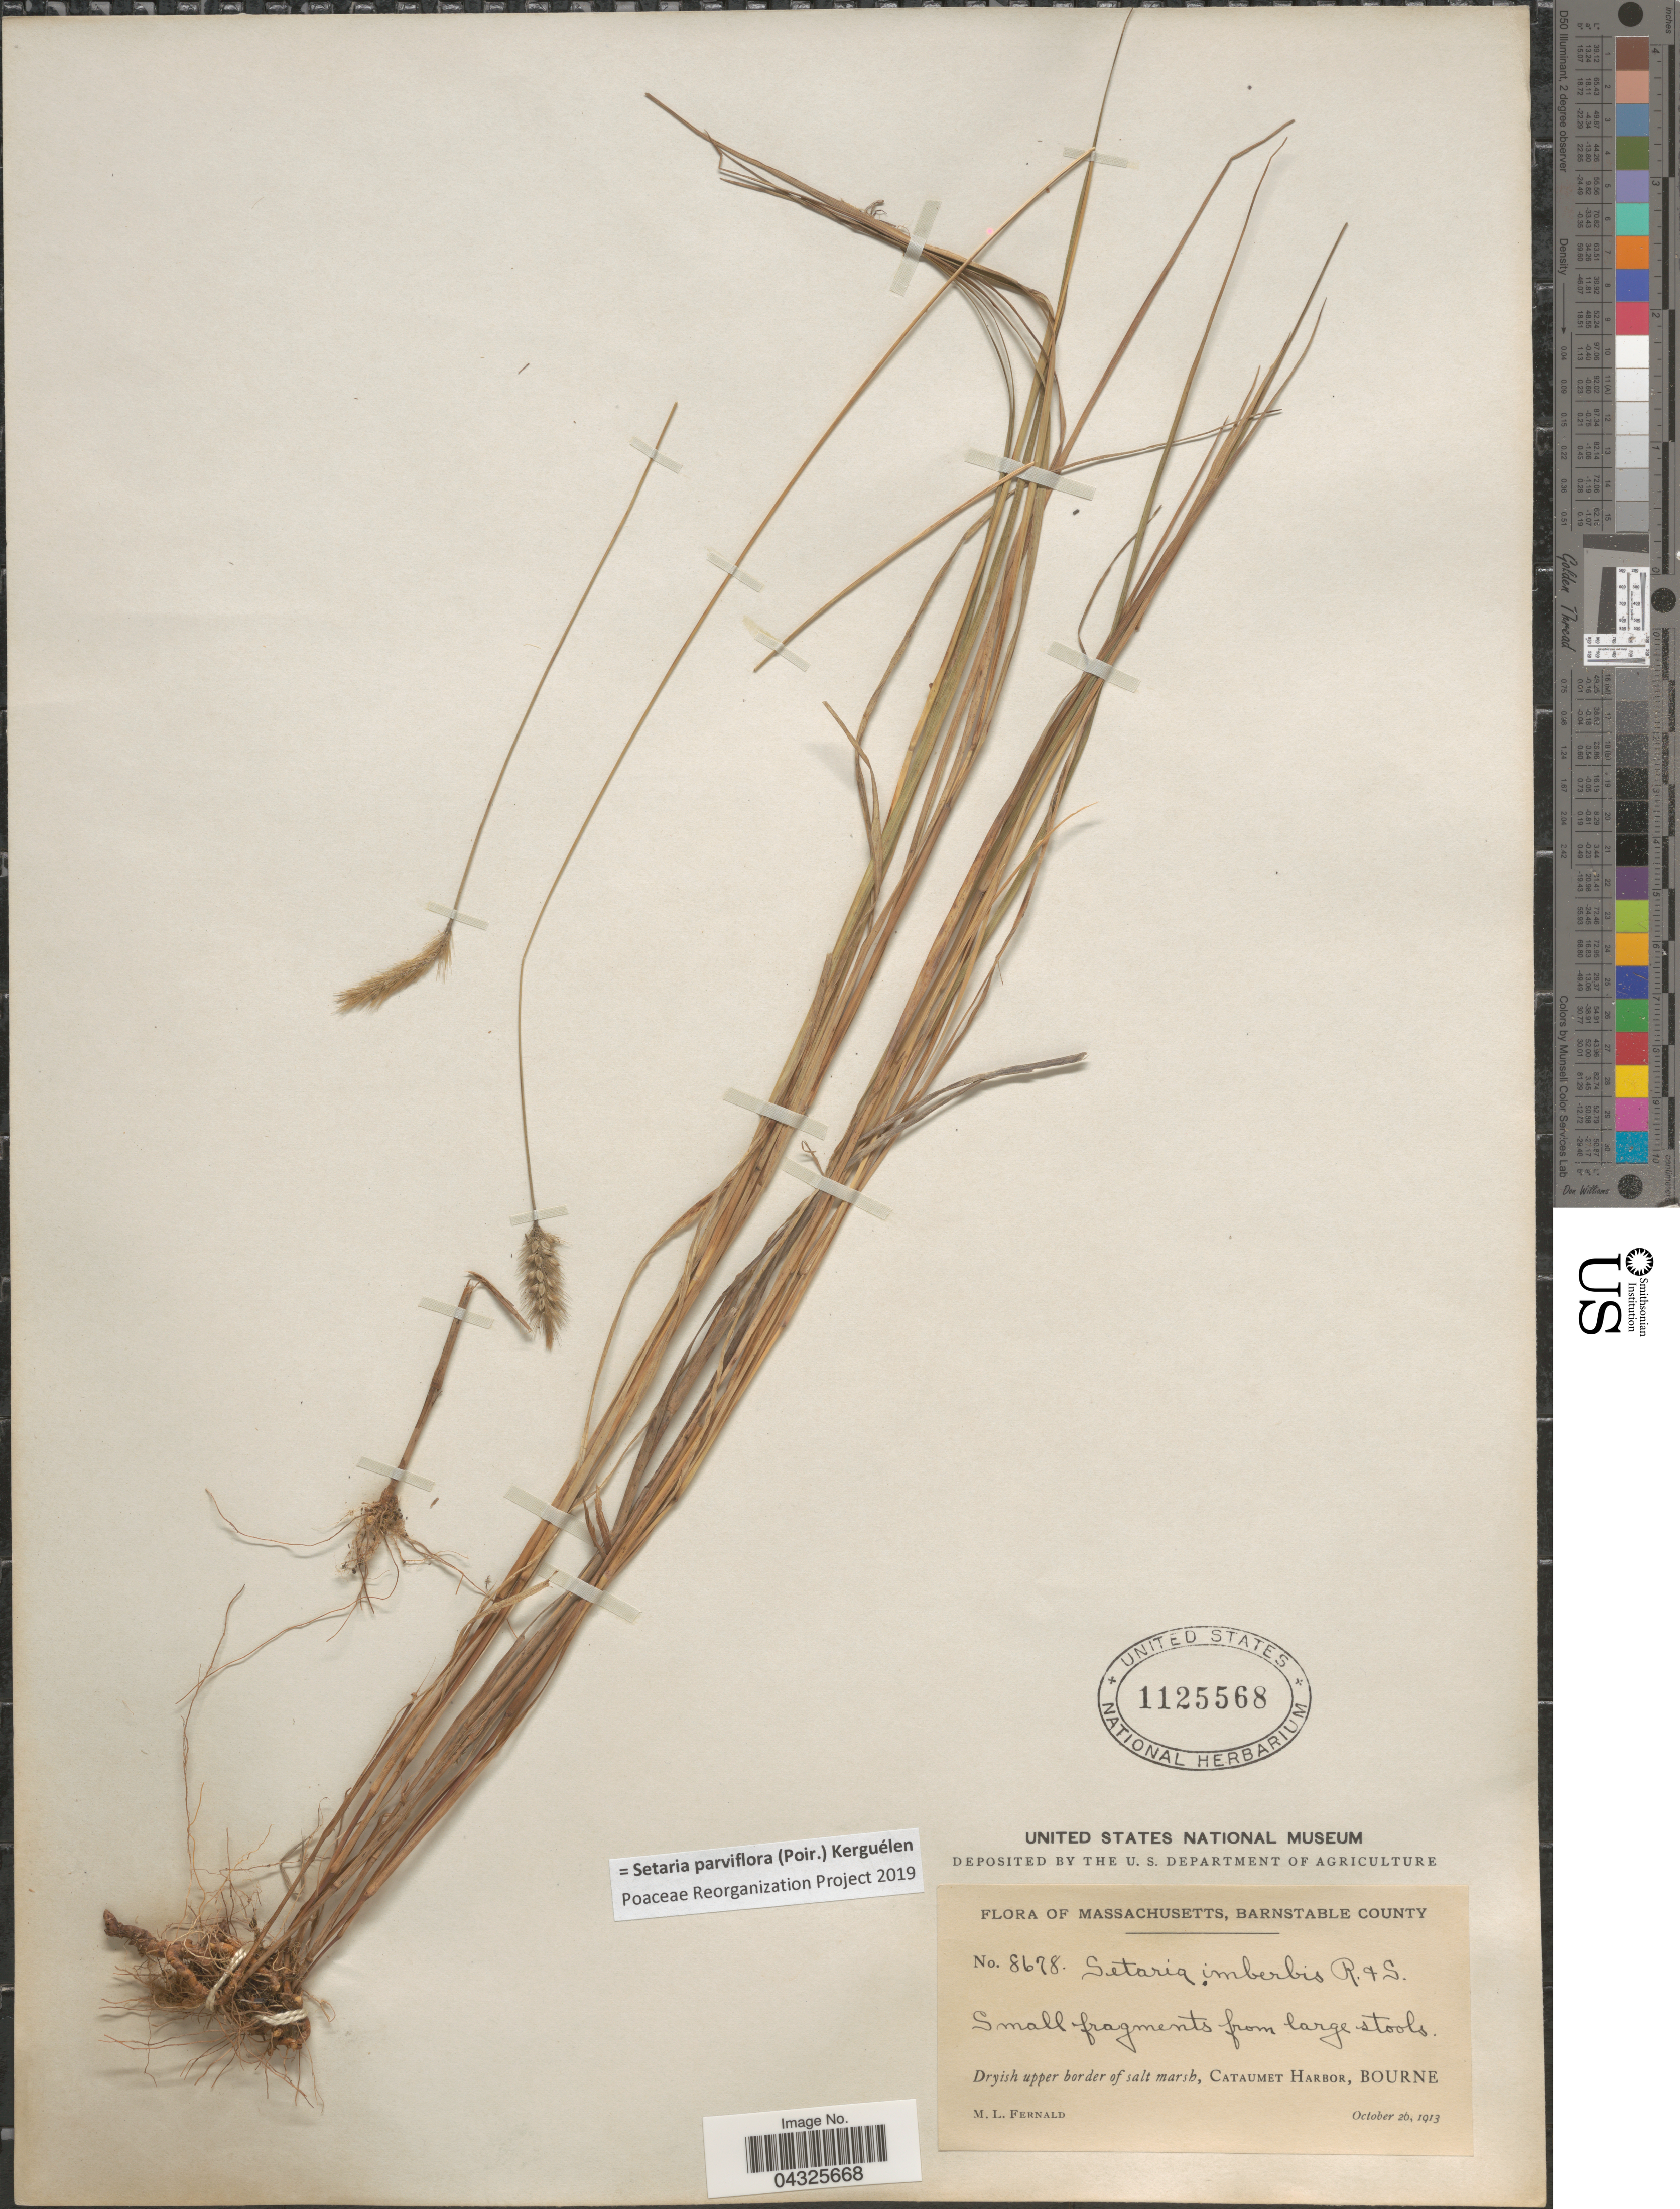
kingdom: Plantae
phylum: Tracheophyta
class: Liliopsida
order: Poales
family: Poaceae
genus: Setaria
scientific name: Setaria parviflora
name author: (Poir.) Kerguélen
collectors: M. L. Fernald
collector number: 8678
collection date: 1913-10-26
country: United States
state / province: Massachusetts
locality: Barnstable County. Dryish upper border of salt marsh, Cataumet Harbor, Bourne.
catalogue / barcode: US 1125568